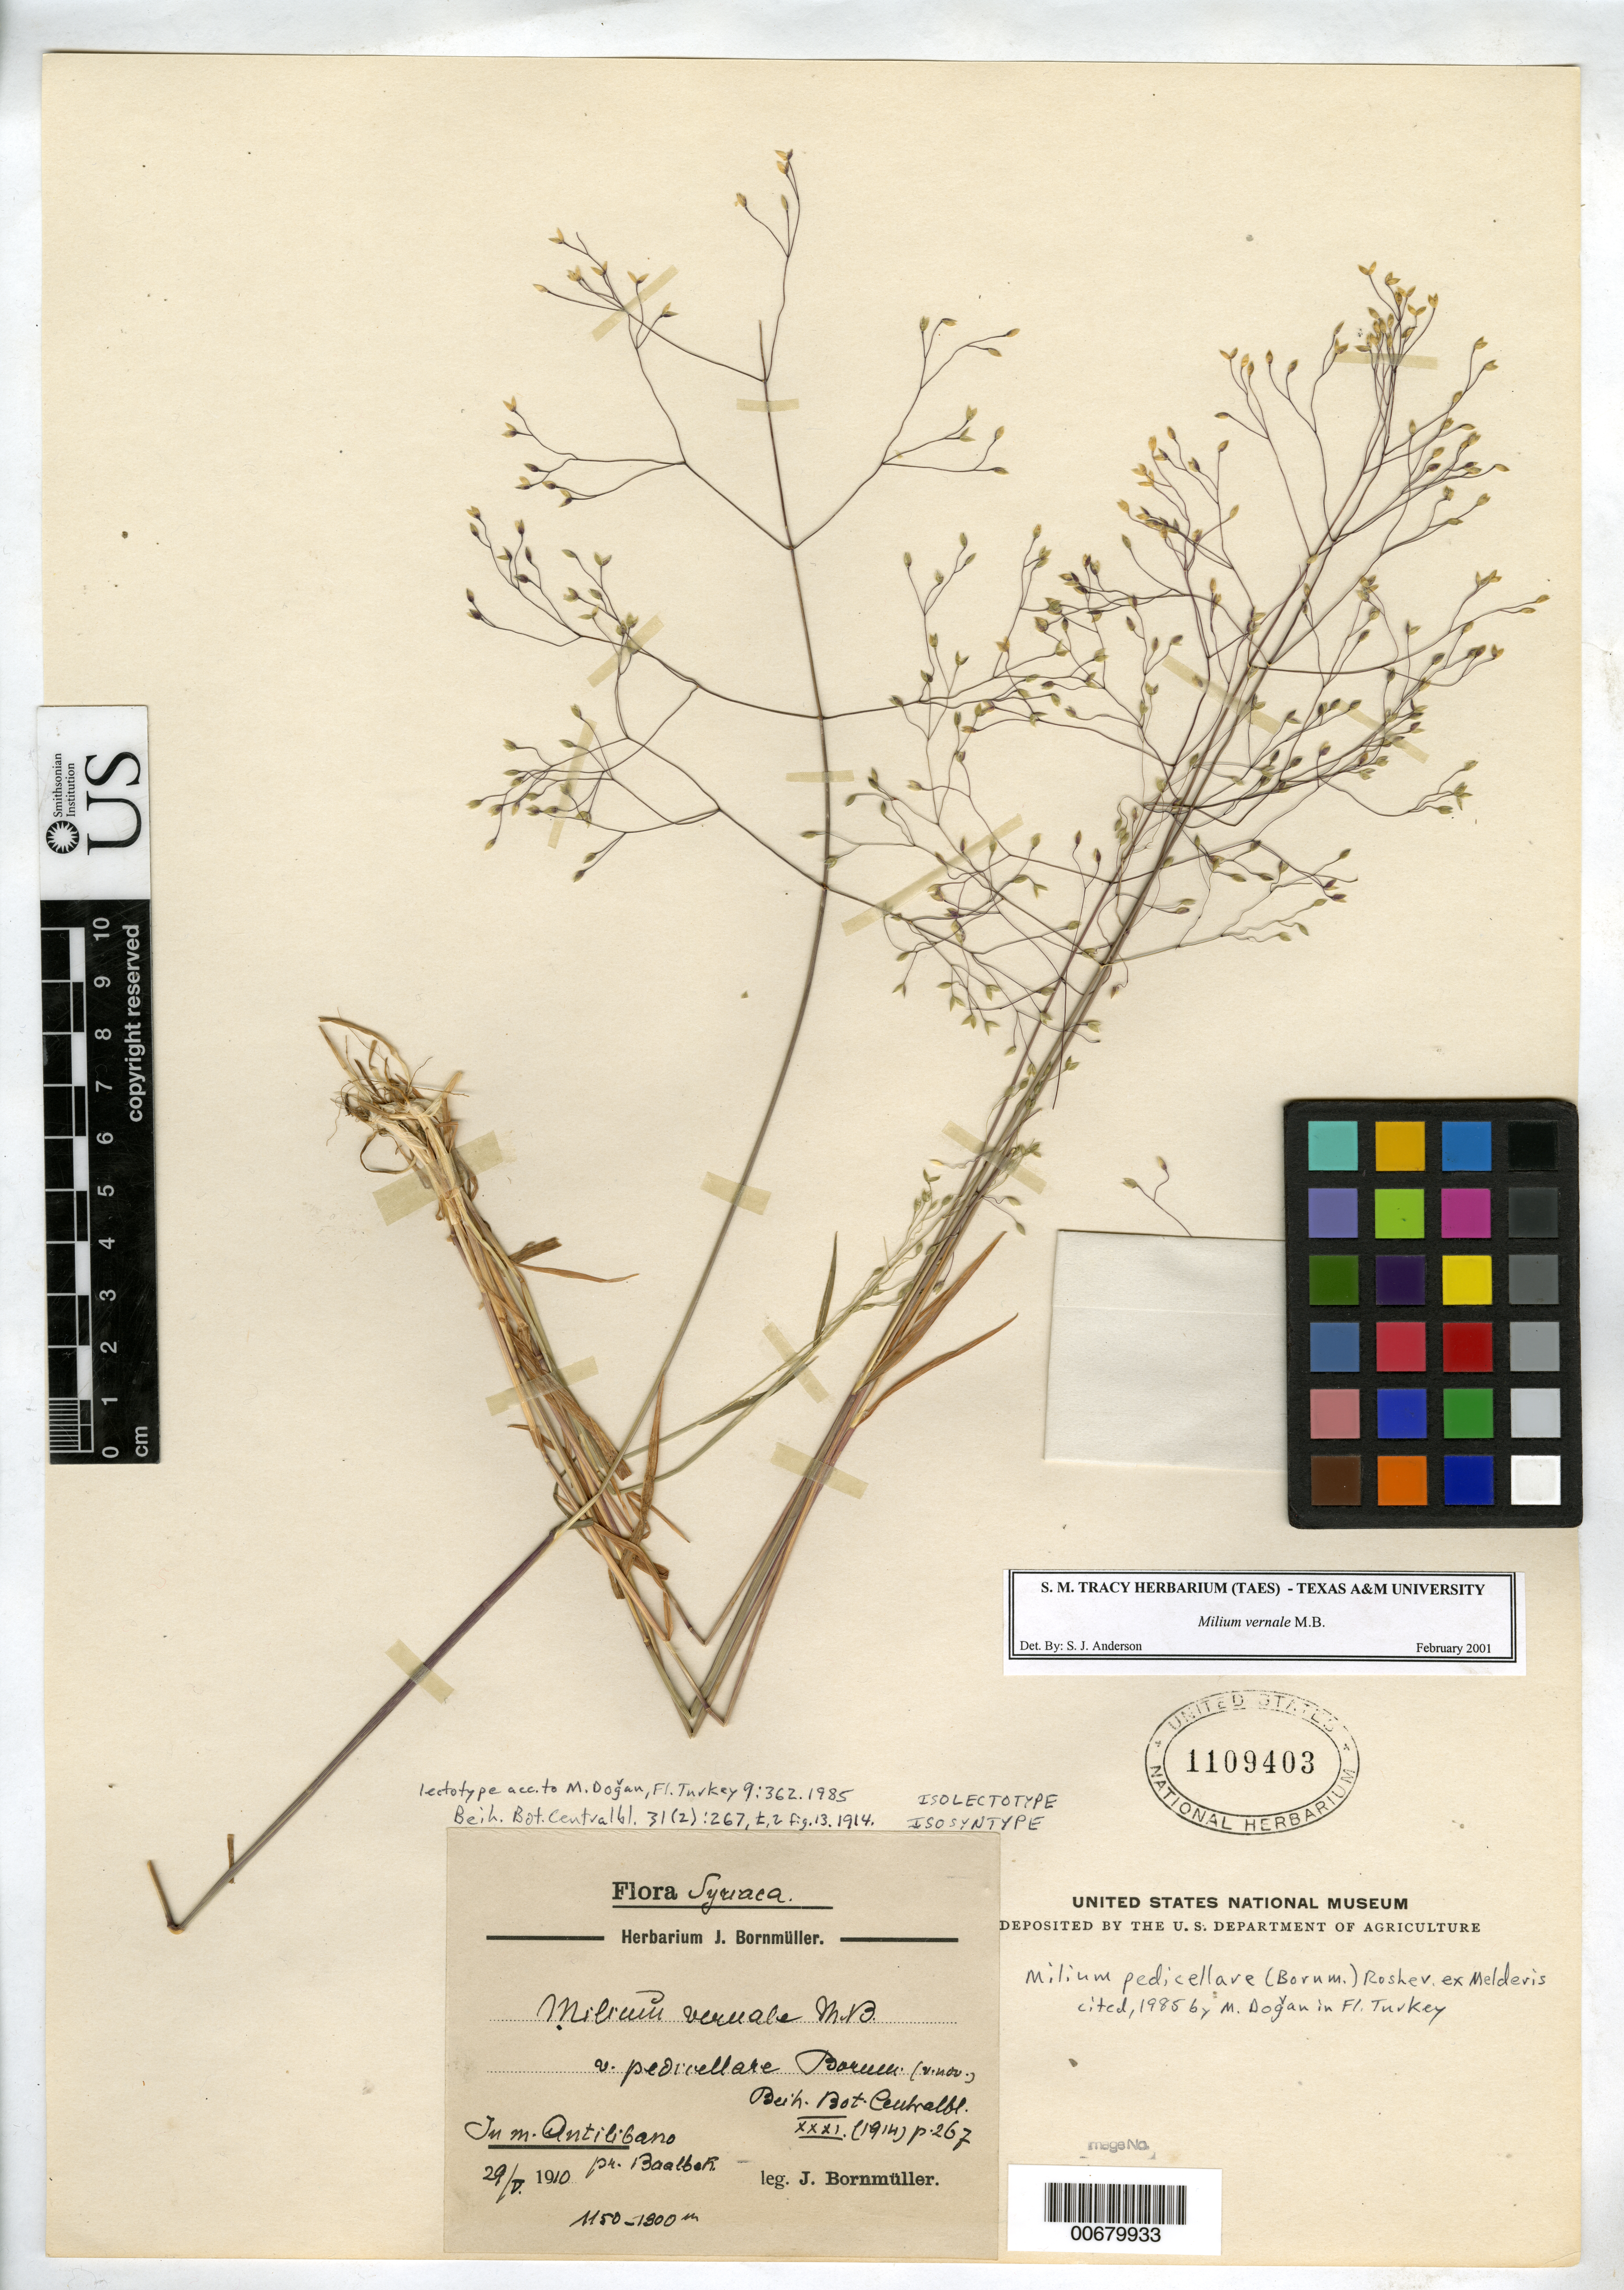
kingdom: Plantae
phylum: Tracheophyta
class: Liliopsida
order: Poales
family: Poaceae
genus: Milium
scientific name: Milium vernale var. pedicellare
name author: Bornm.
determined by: Anderson, S. J., (TAES), Texas A&M University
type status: Isolectotype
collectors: J. Bornmüller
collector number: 12925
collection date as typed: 29 Mar 1910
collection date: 1910-03-29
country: Lebanon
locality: In m. Antilibanon, pr. Baalbek.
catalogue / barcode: US 1109403